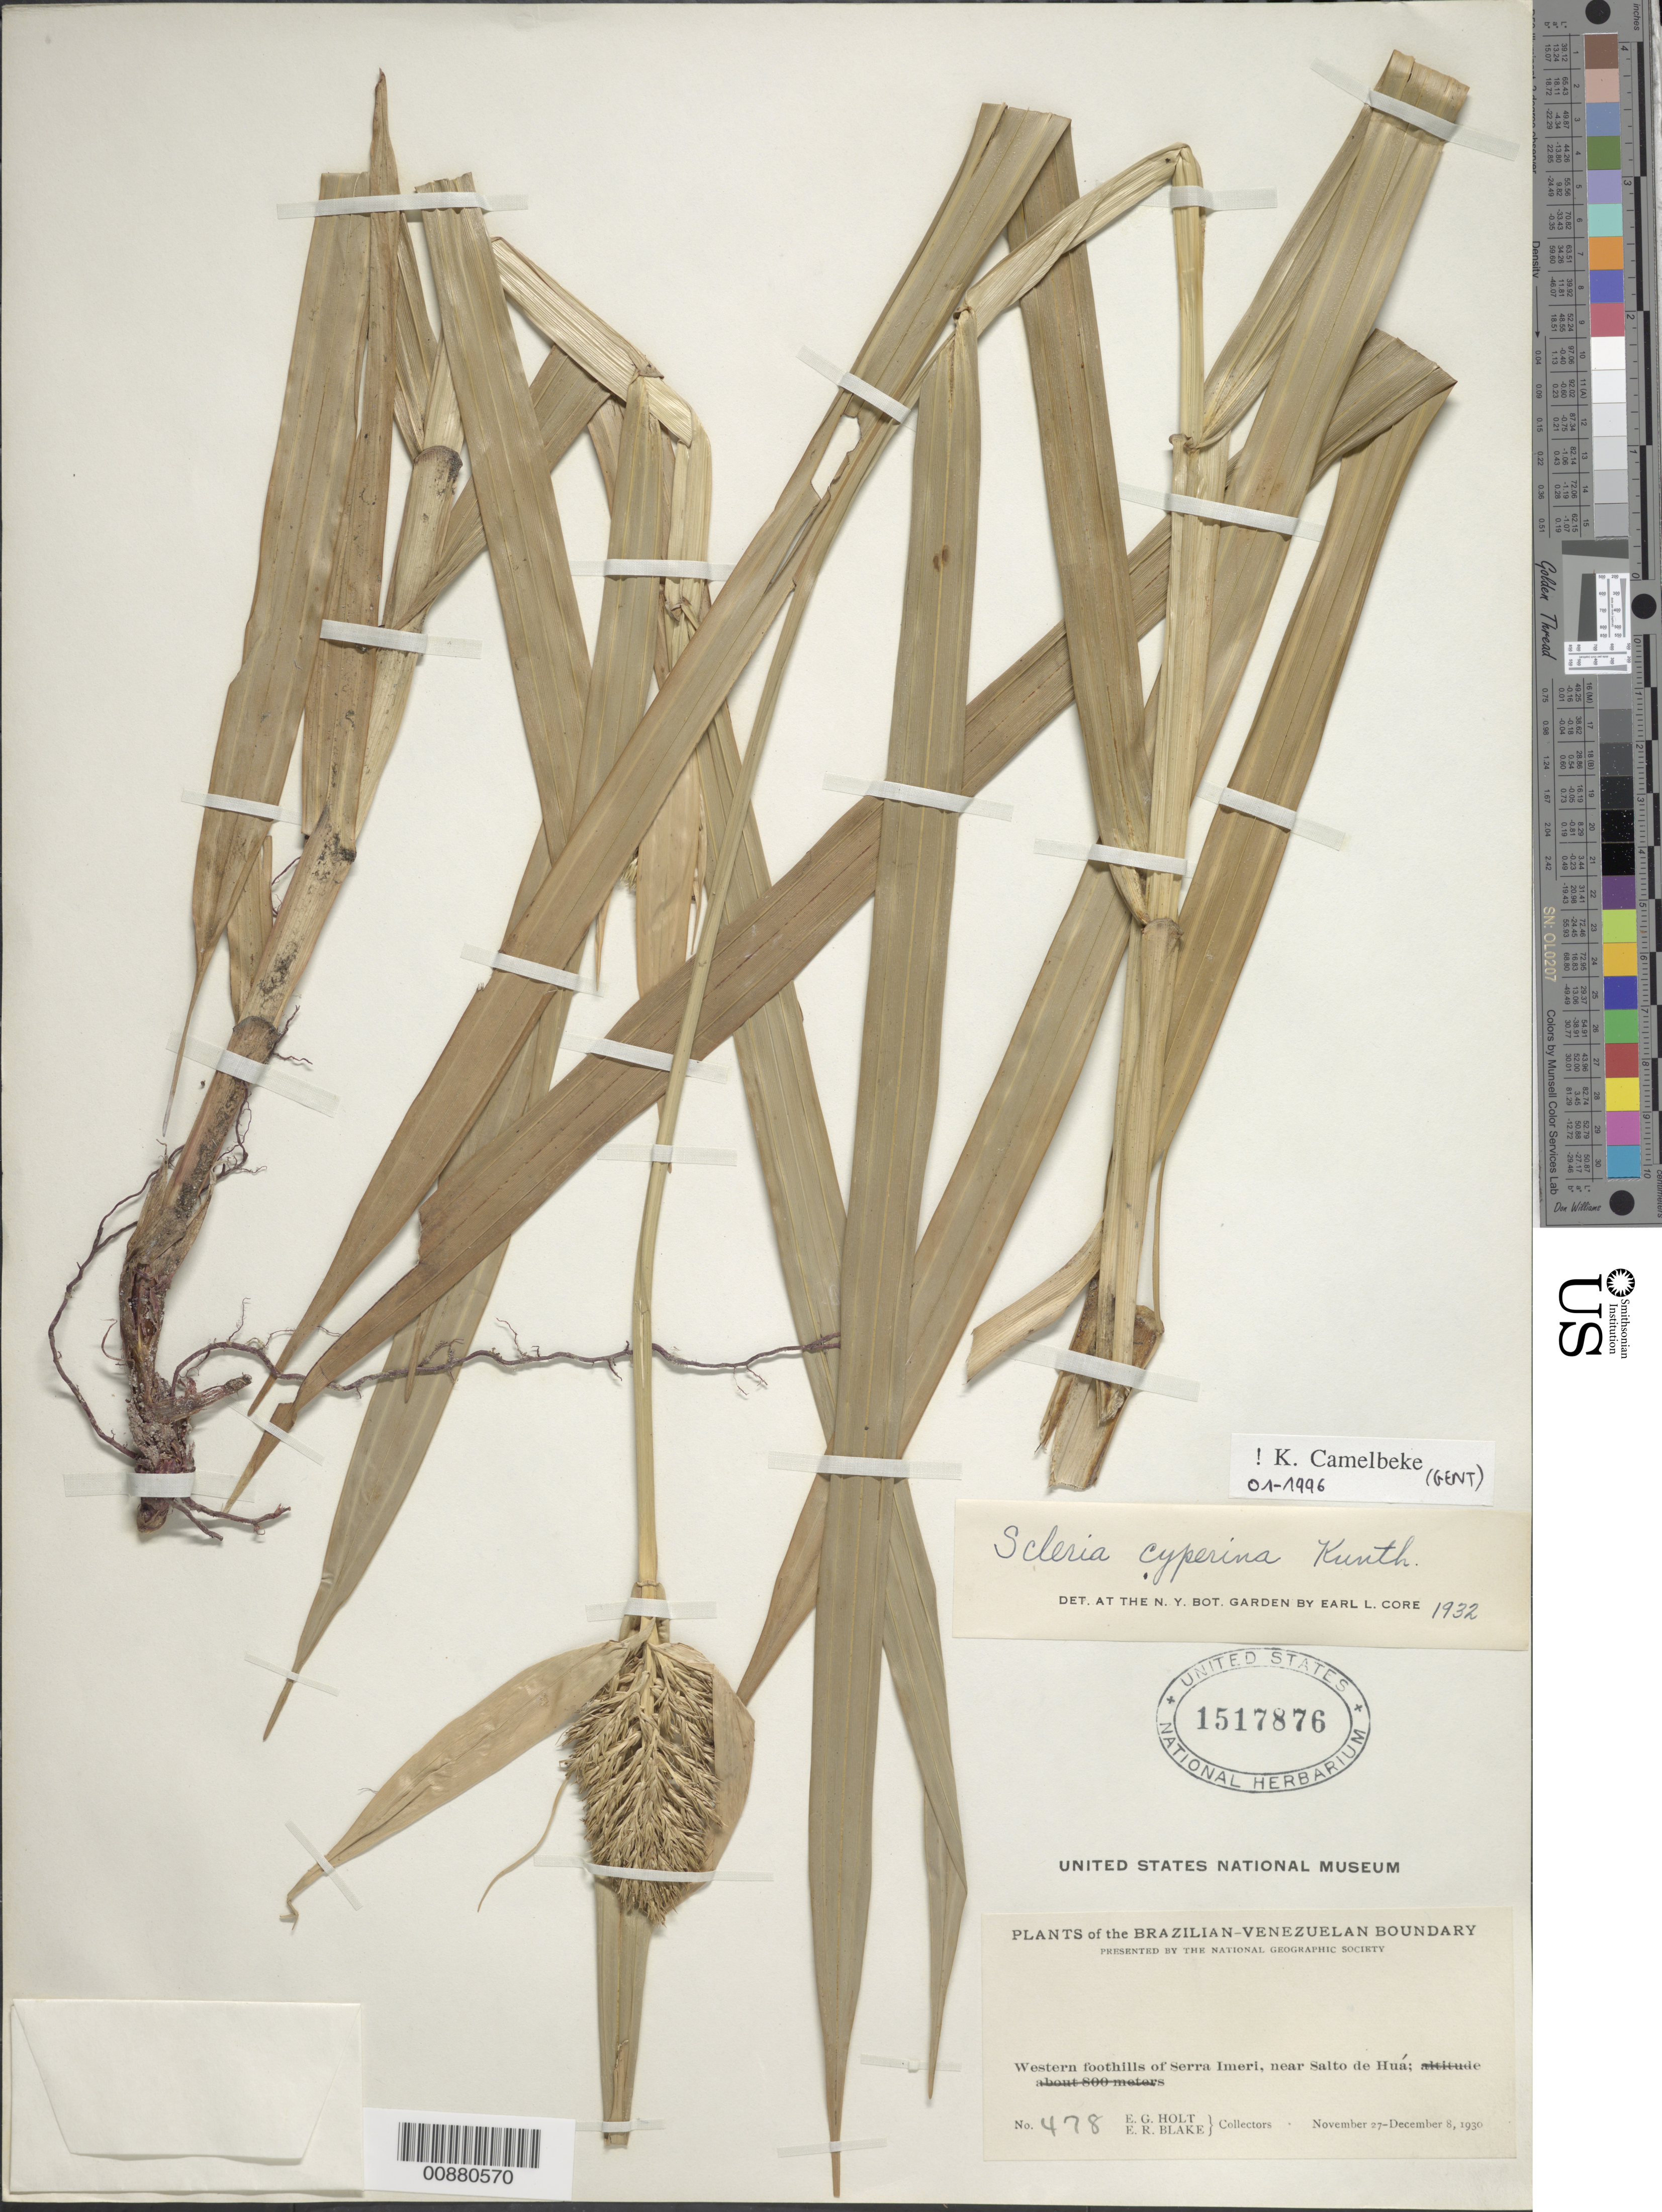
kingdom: Plantae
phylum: Tracheophyta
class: Liliopsida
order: Poales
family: Cyperaceae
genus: Scleria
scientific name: Scleria cyperina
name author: Willd. ex Kunth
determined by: Camelbeke, K.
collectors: E. Holt & E. R. Blake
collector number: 478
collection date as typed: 27-Nov-30 to 8-Dec-30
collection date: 1930-11-27/1930-12-08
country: Venezuela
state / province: Amazonas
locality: Serra Imeri, western foothills, near Salto de Huá, near Brazillian boundary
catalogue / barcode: US 1517876